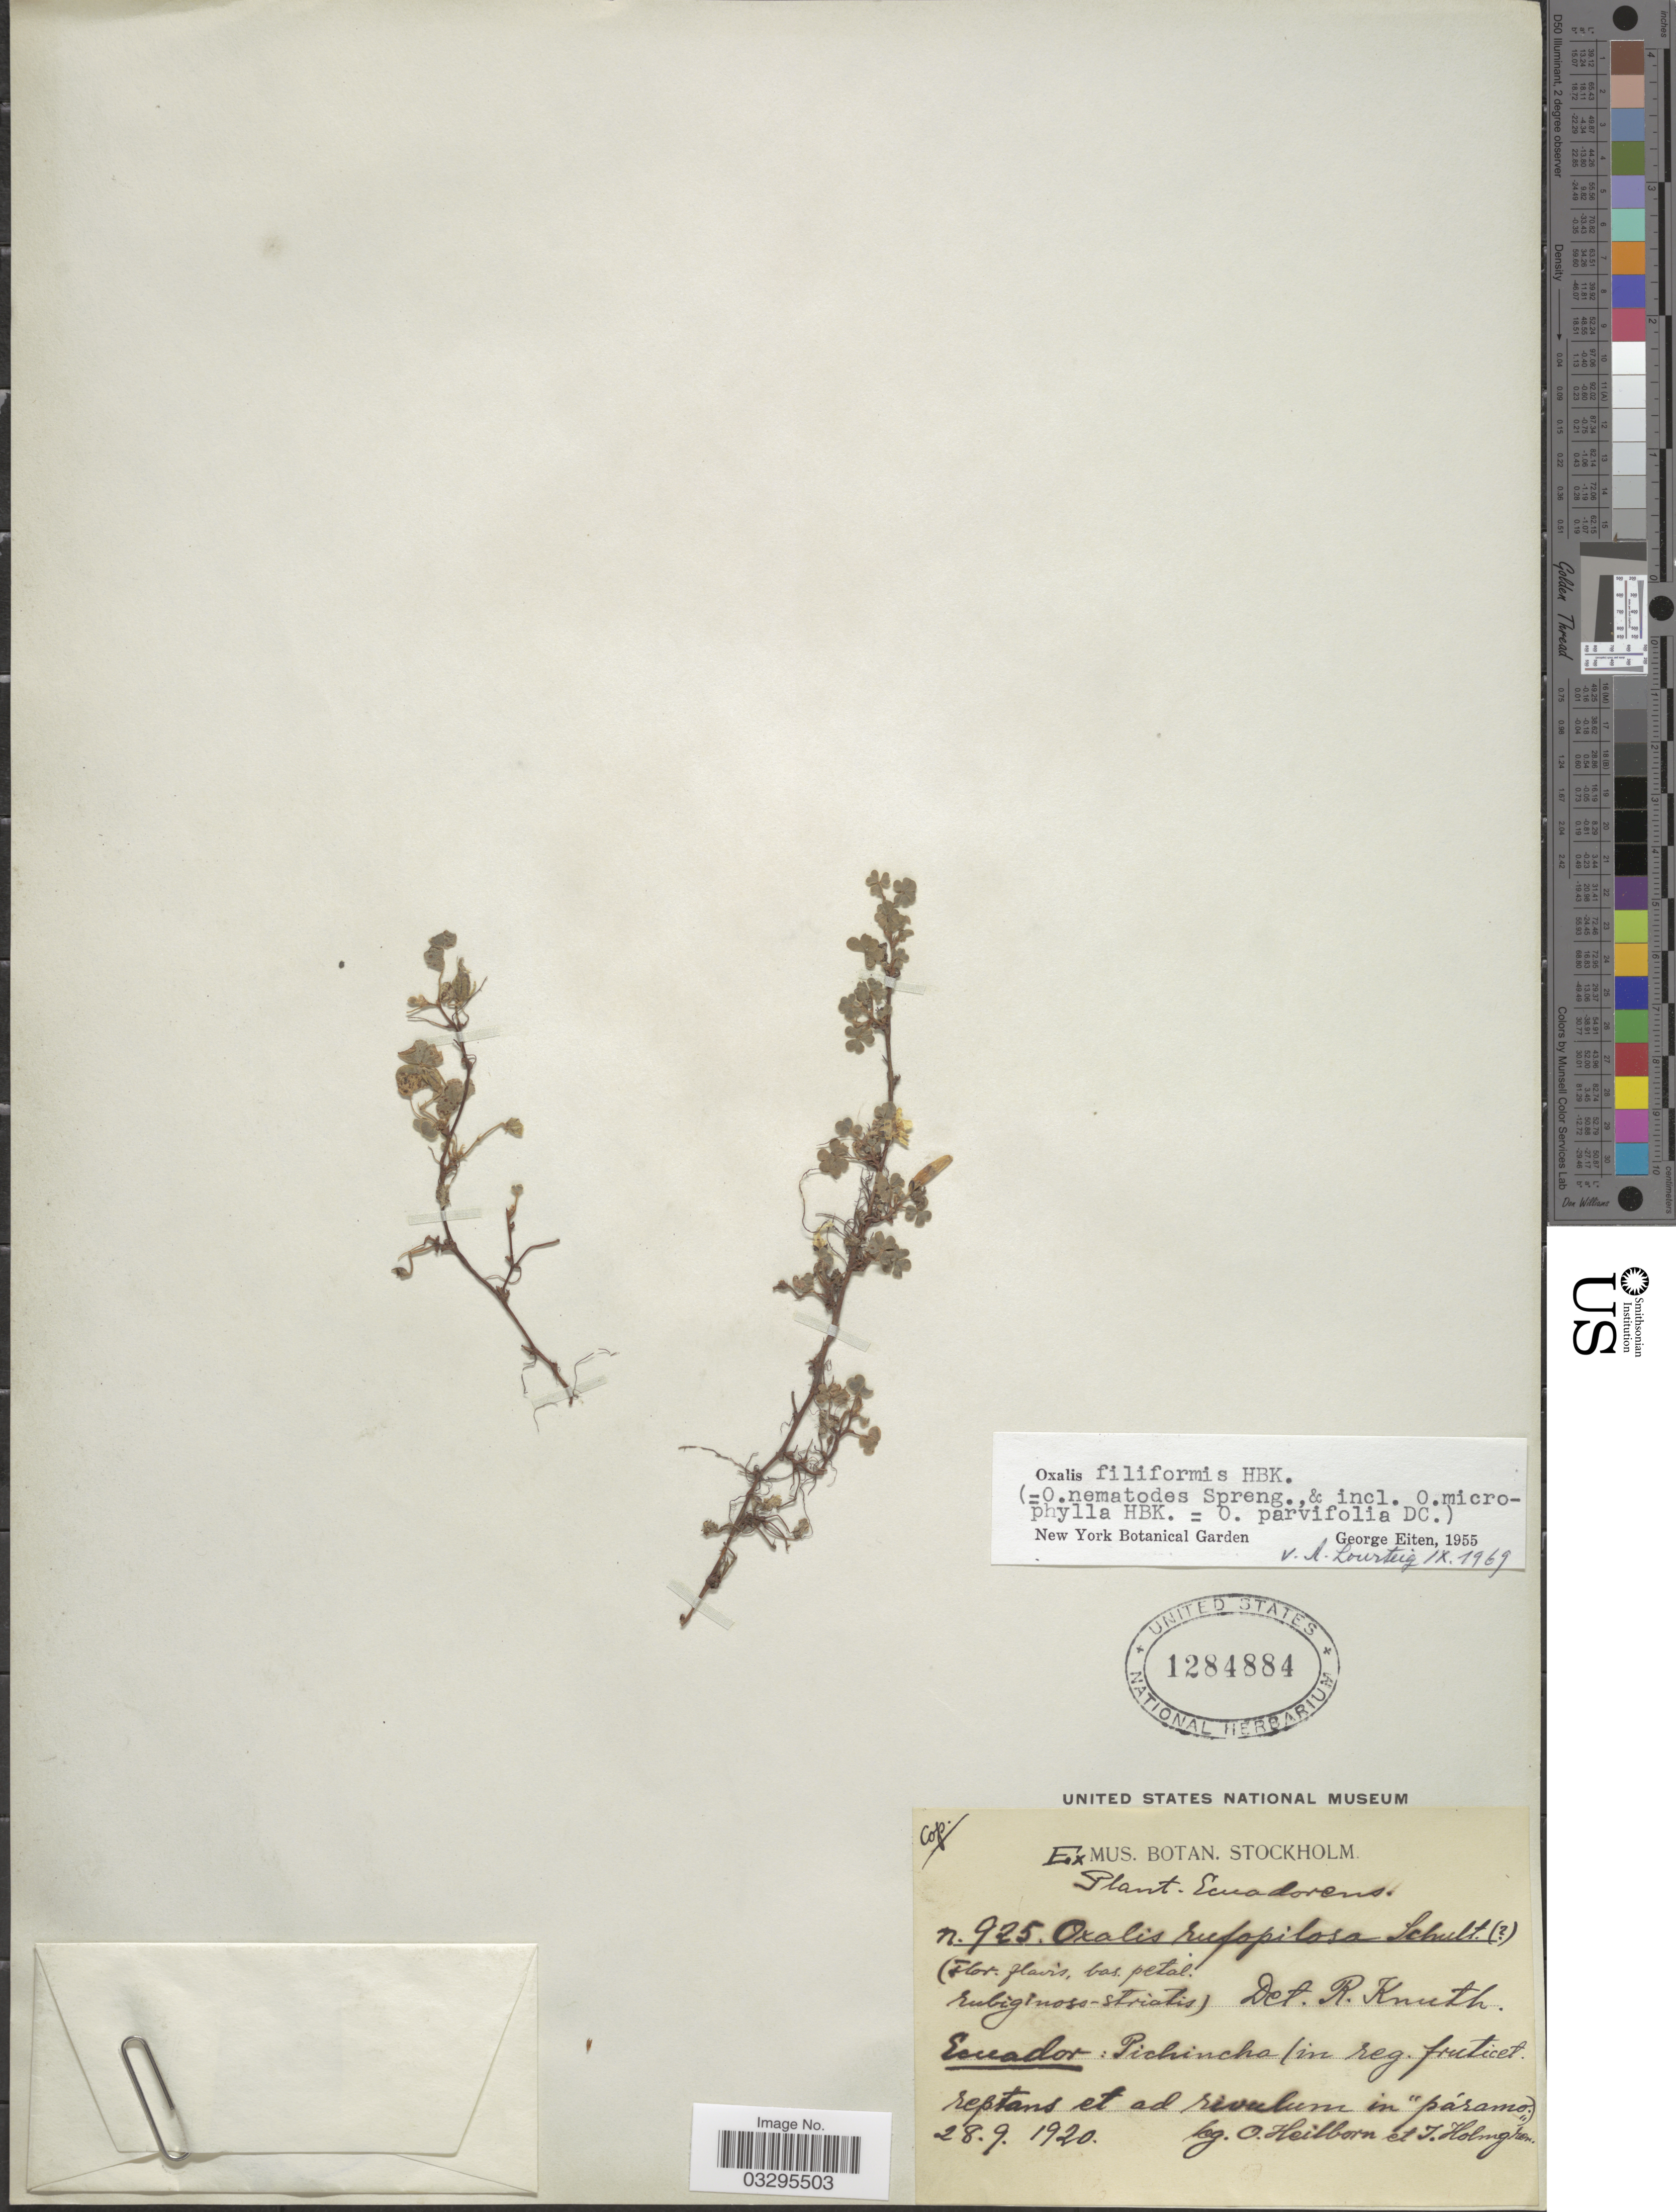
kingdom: Plantae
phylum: Tracheophyta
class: Magnoliopsida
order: Oxalidales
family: Oxalidaceae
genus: Oxalis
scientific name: Oxalis filiformis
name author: Kunth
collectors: O. Heilborn & I. Holmgren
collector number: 925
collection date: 1920-09-28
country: Ecuador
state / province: Pichincha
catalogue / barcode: US 1284884